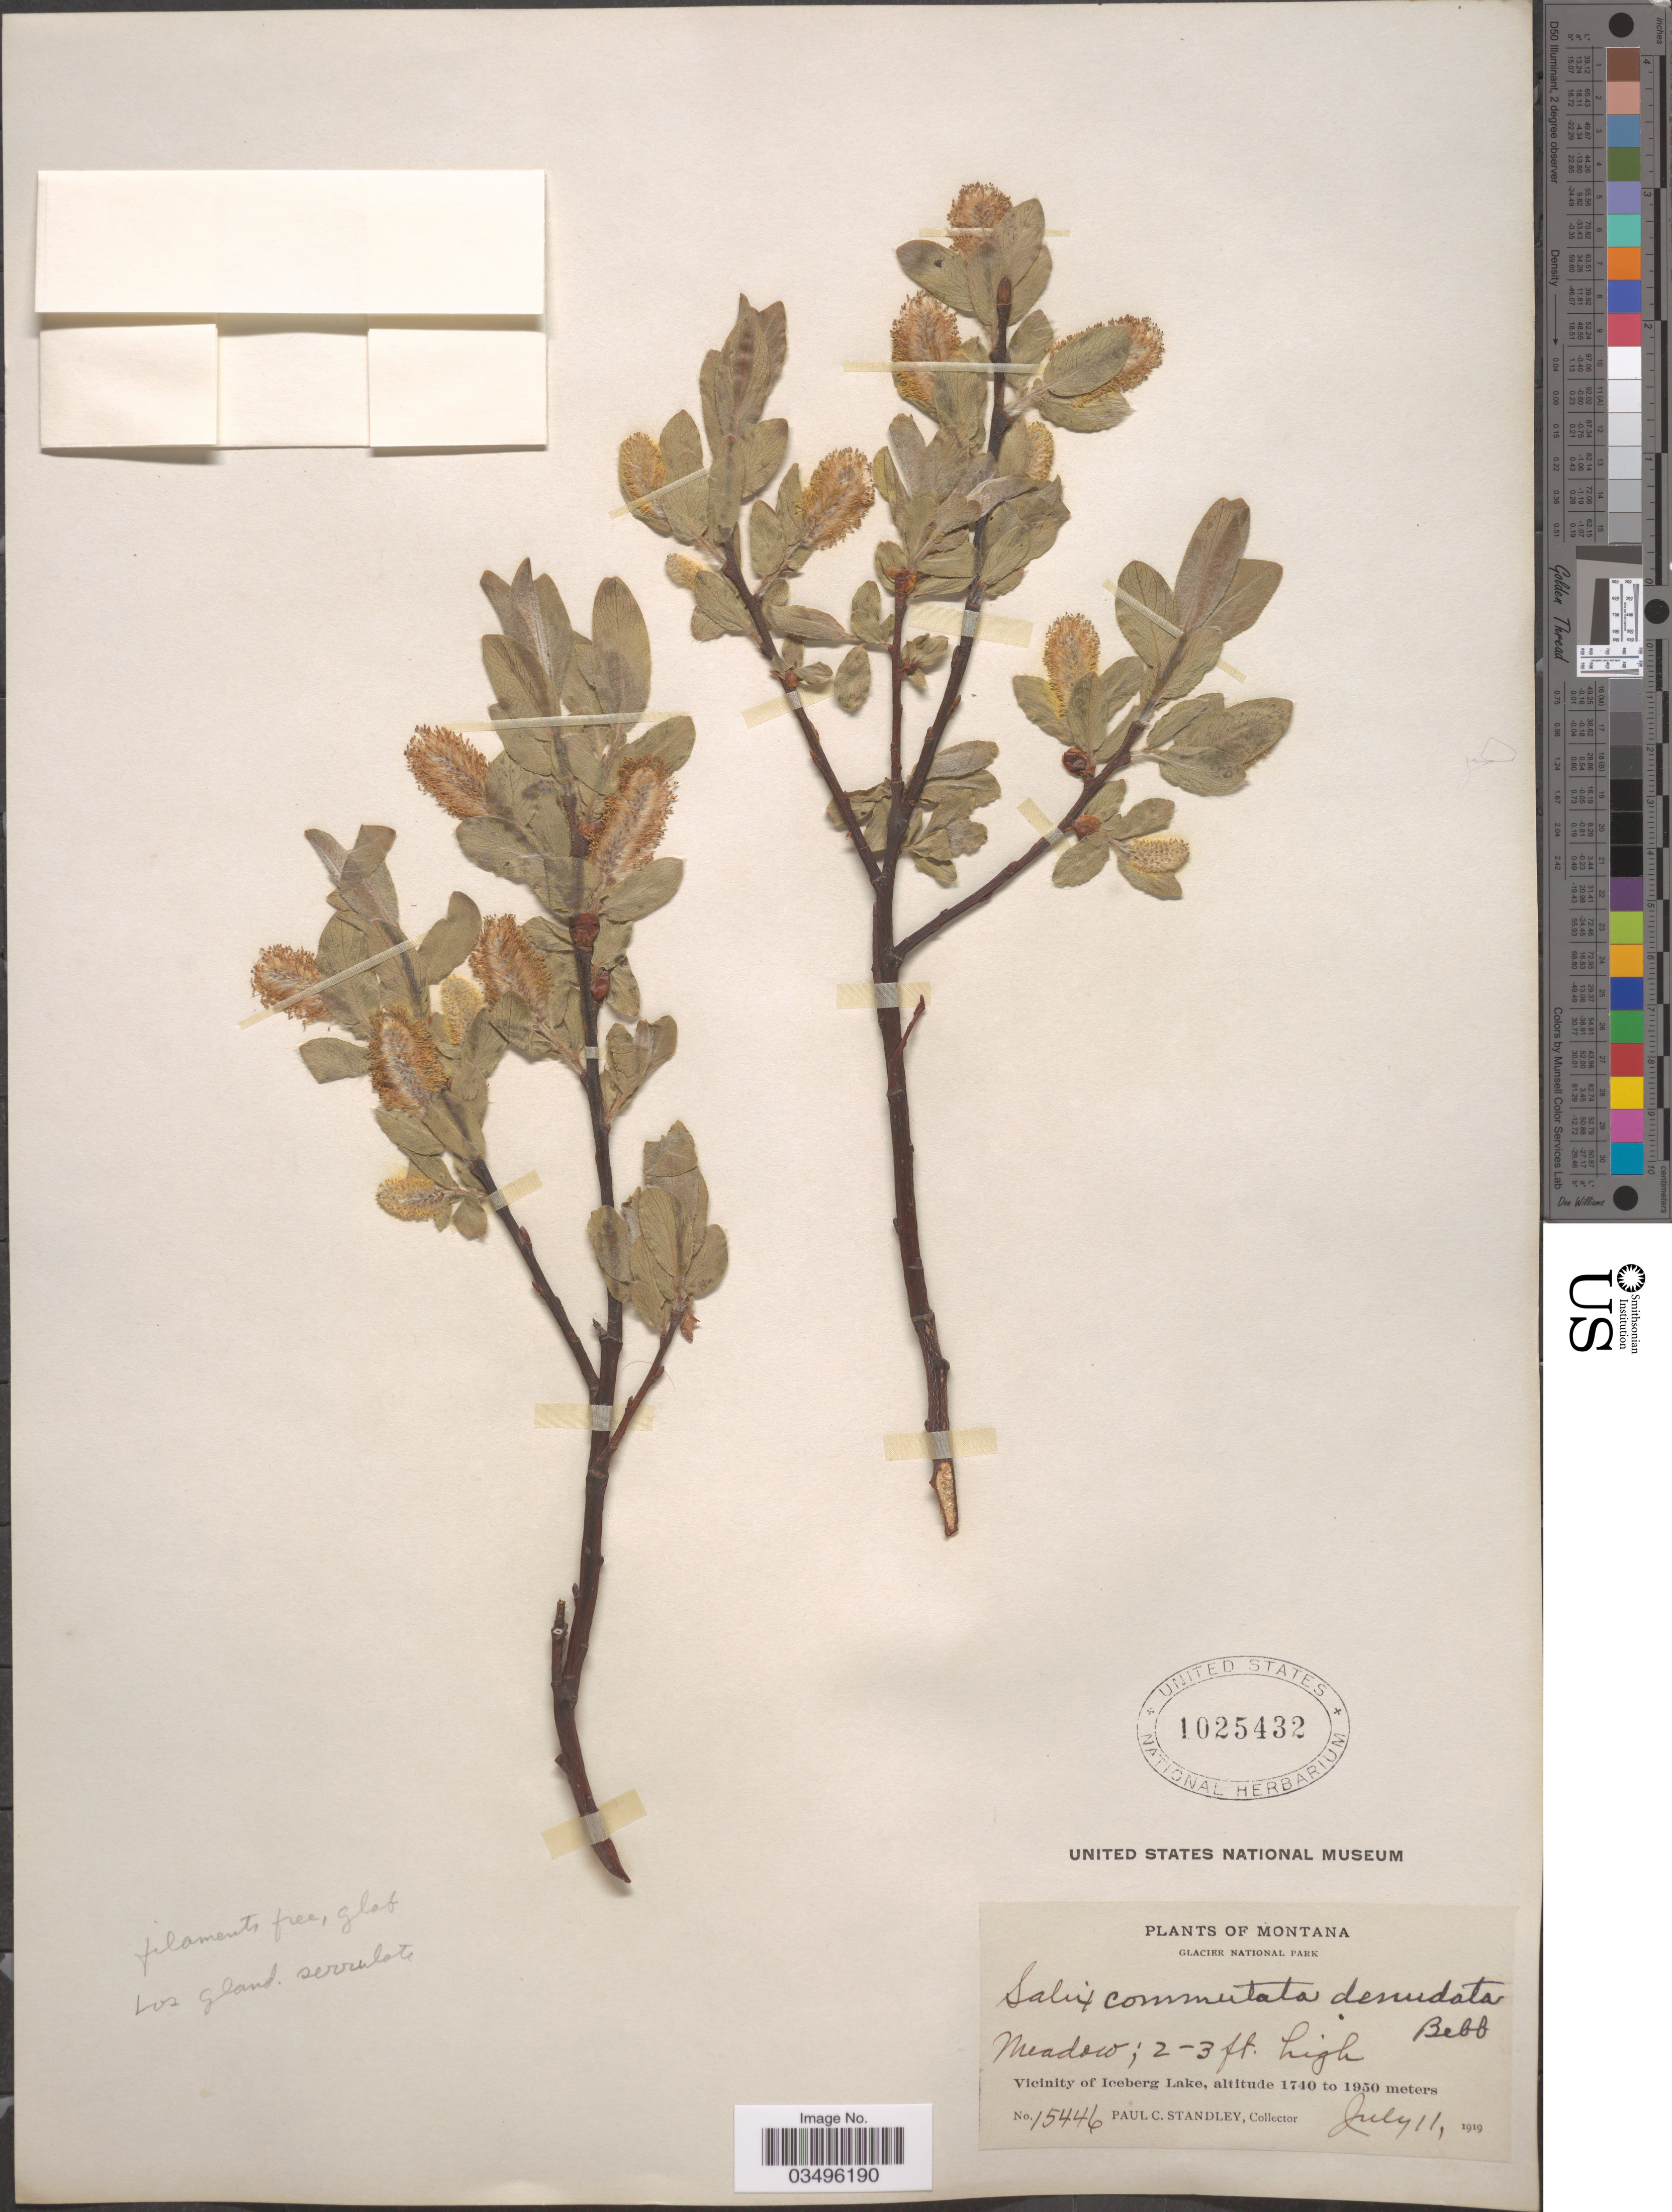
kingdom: Plantae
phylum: Tracheophyta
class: Magnoliopsida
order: Malpighiales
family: Salicaceae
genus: Salix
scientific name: Salix commutata var. denudata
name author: Bebb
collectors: P. C. Standley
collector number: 15446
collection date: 1919-07-11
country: United States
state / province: Montana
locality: Glacier National Park. Vicinity of Iceberg Lake.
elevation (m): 1740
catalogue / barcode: US 1025432